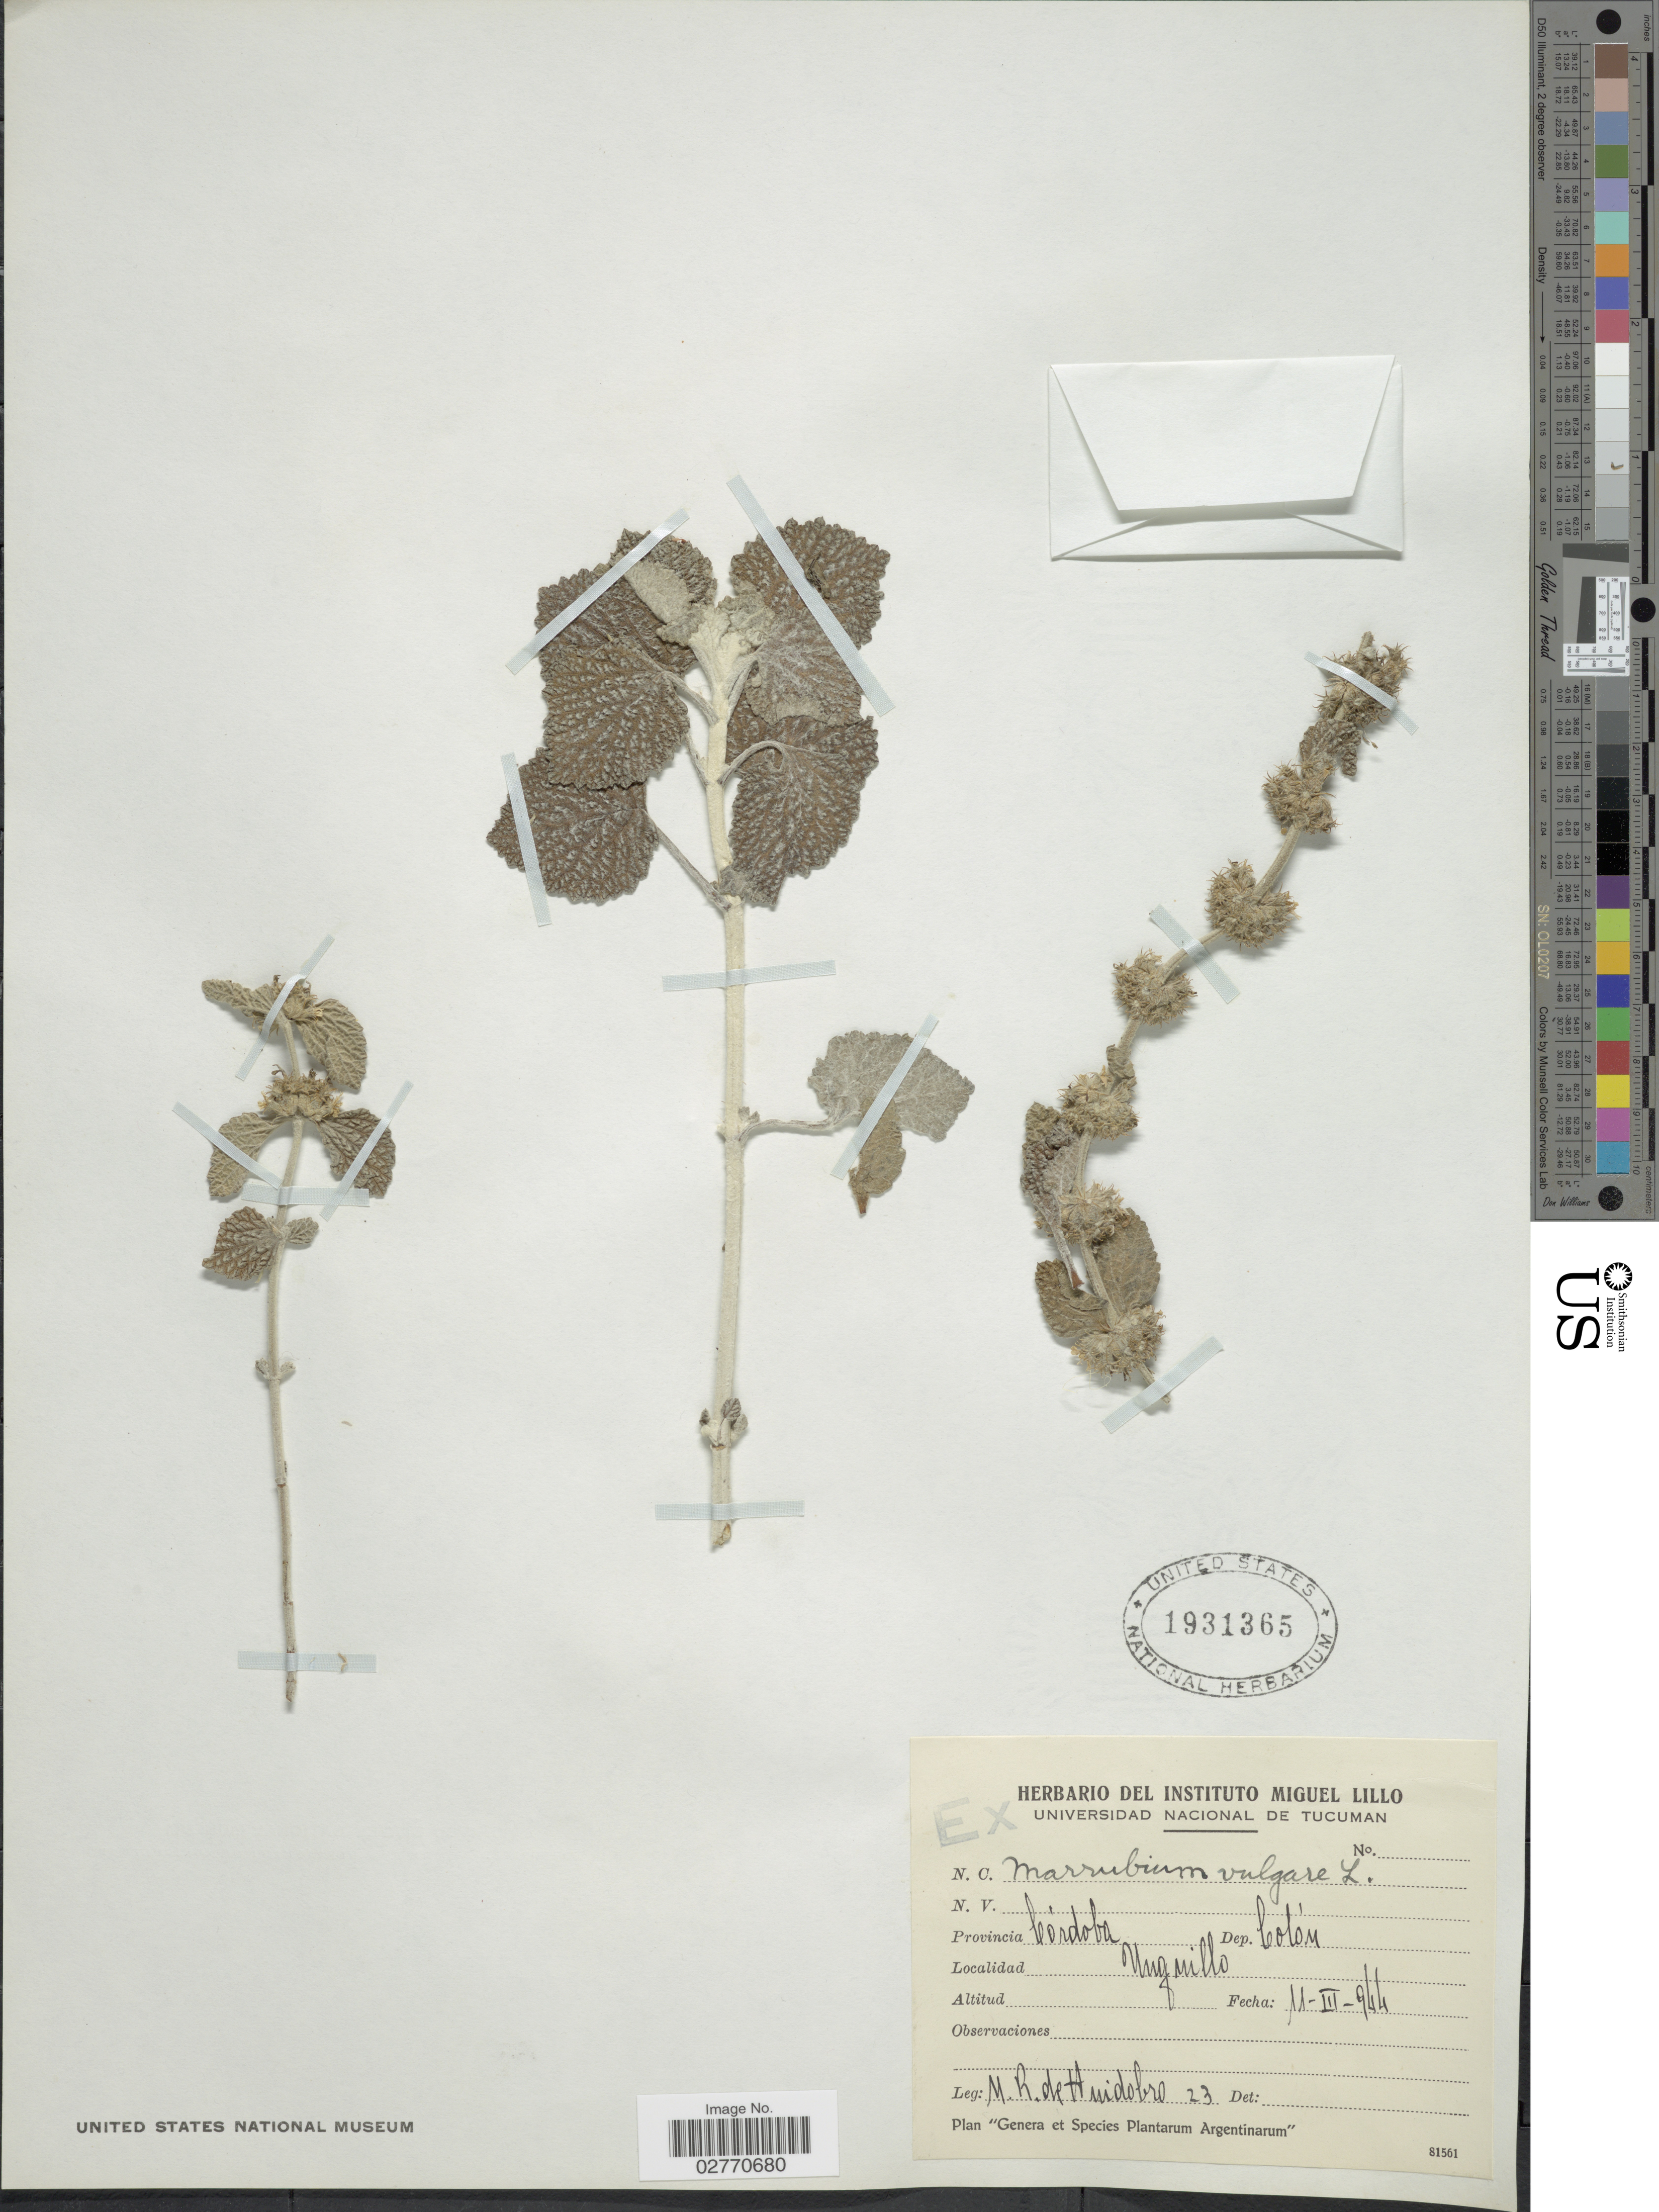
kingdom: Plantae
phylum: Tracheophyta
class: Magnoliopsida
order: Lamiales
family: Lamiaceae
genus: Marrubium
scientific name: Marrubium vulgare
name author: L.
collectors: M. Ruiz Huidobro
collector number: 23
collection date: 1944-03-11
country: Argentina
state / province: Cordoba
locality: Provincia Córdoba, Dep. Colón, Unquillo.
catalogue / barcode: US 1931365